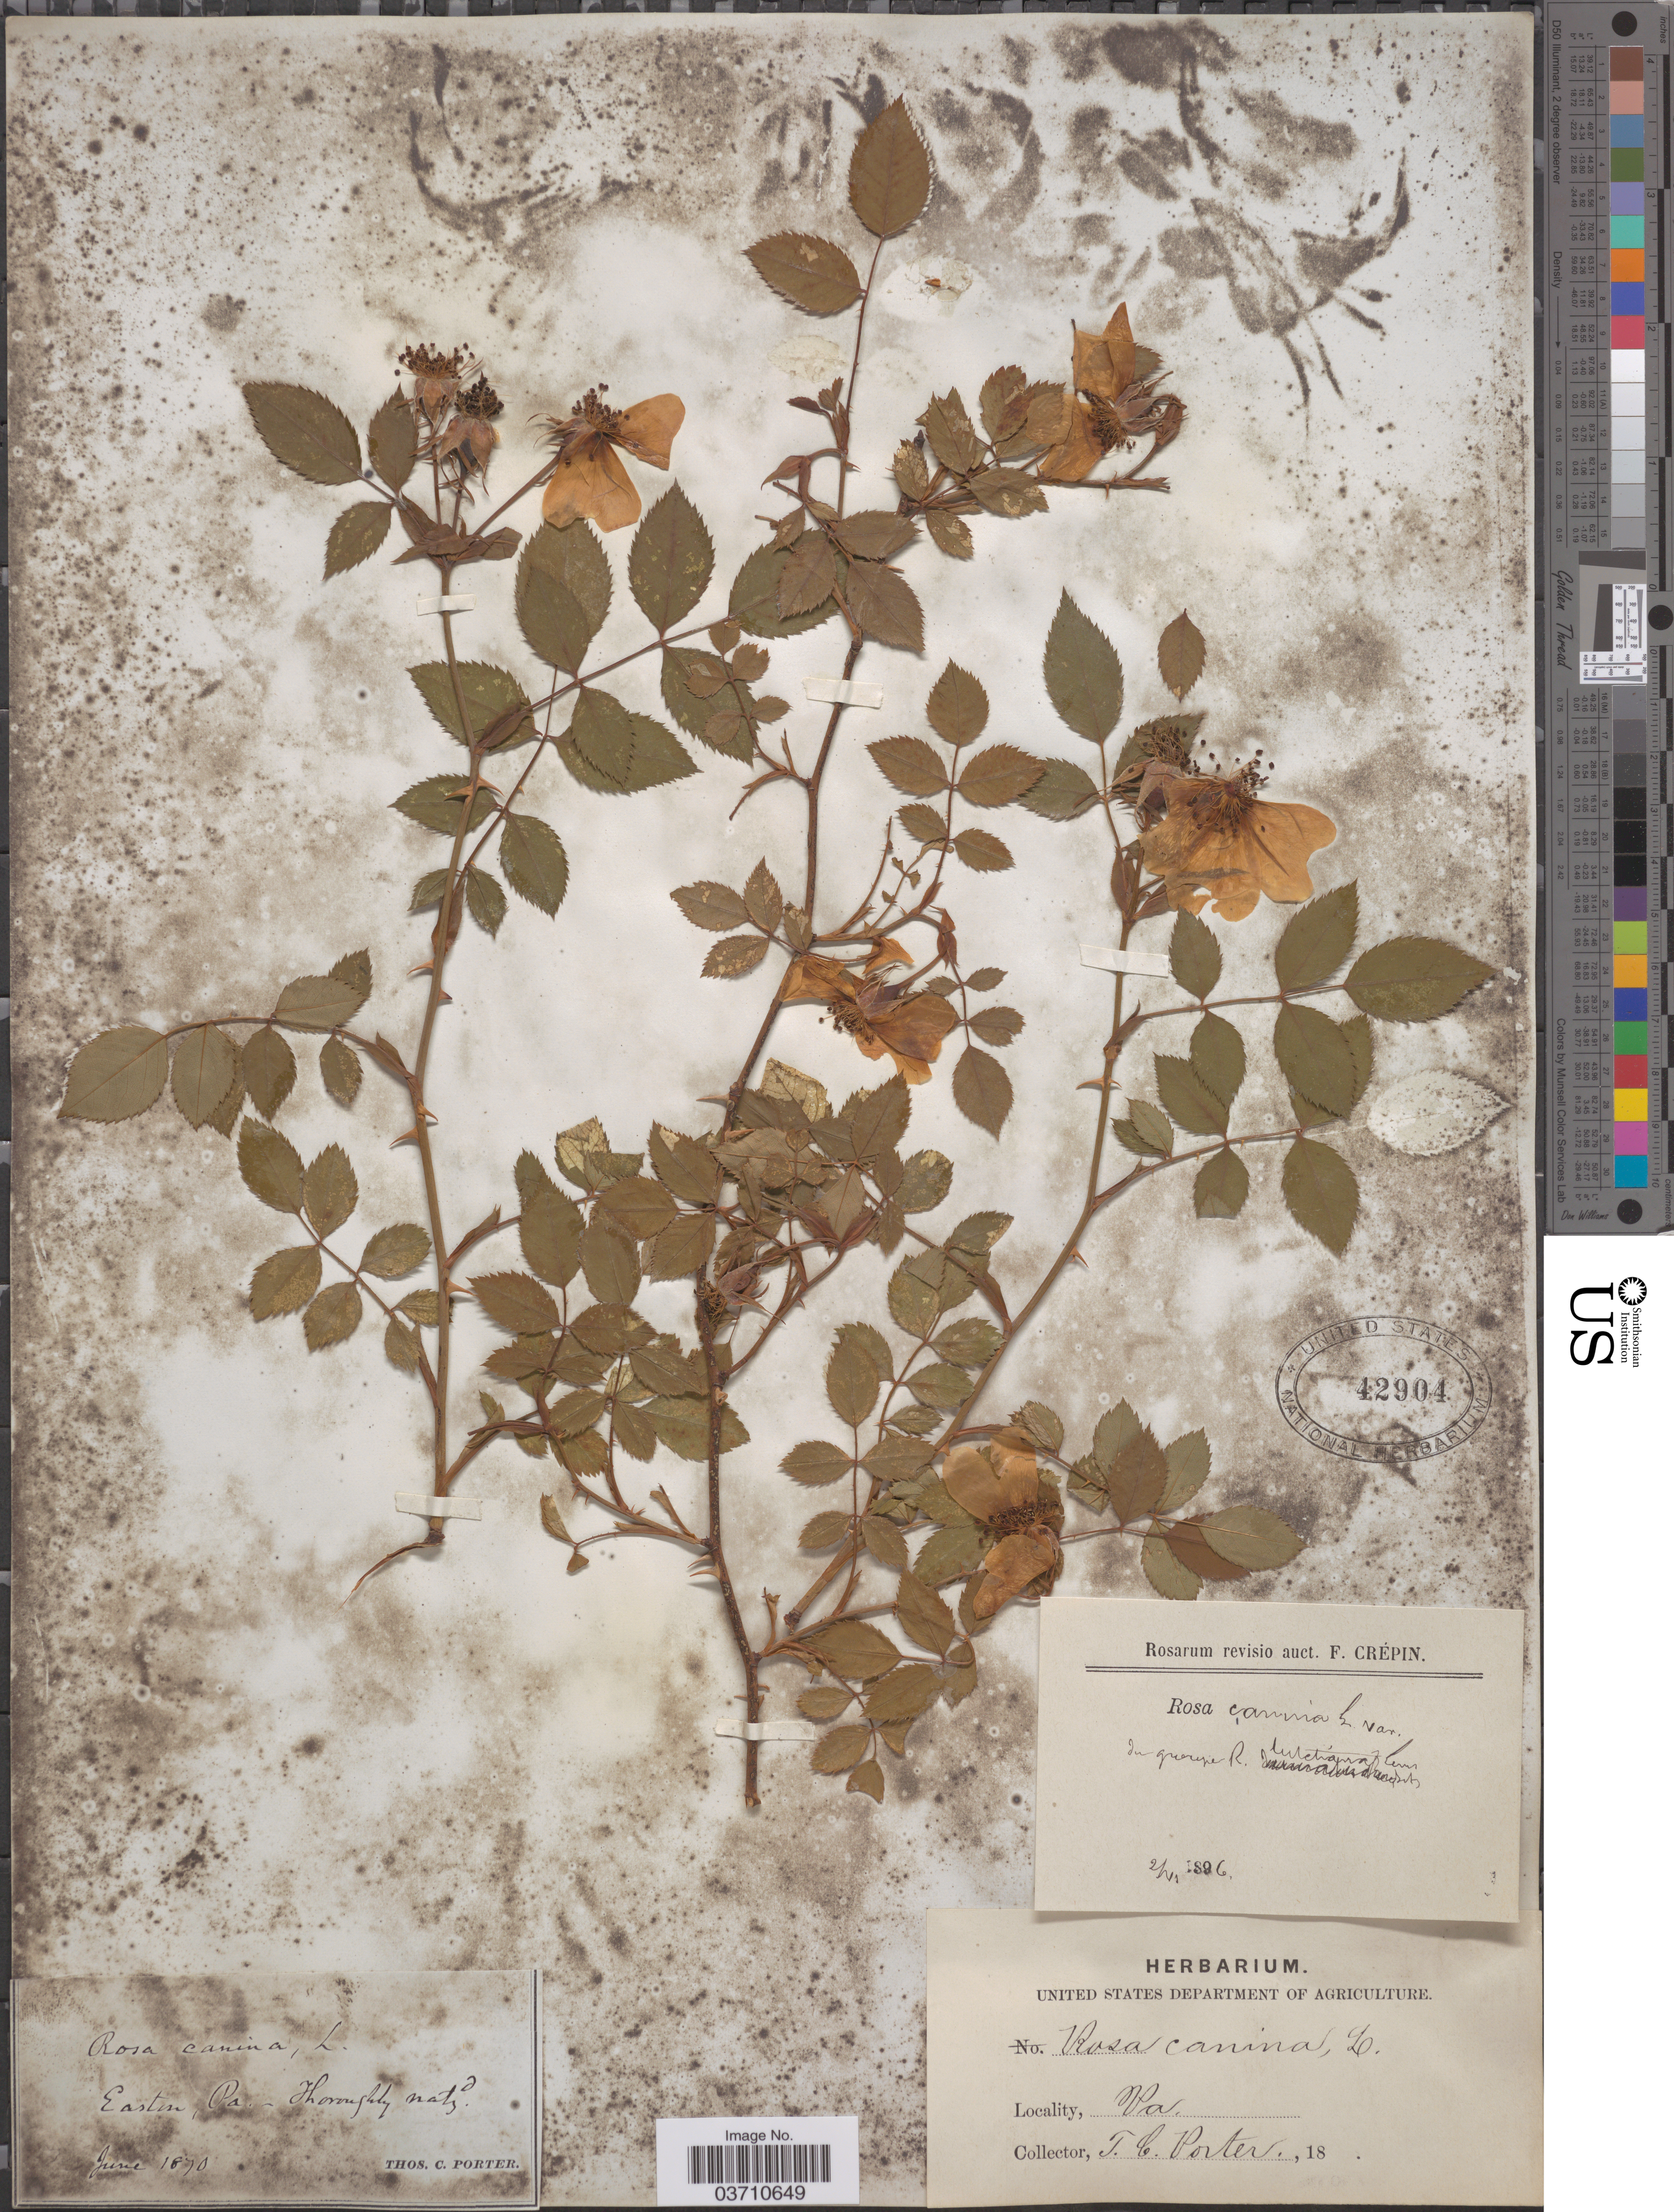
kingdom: Plantae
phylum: Tracheophyta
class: Magnoliopsida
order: Rosales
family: Rosaceae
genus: Rosa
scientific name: Rosa canina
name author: L.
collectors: T. Porter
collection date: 1870-06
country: United States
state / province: Pennsylvania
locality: Easton.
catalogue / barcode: US 42904